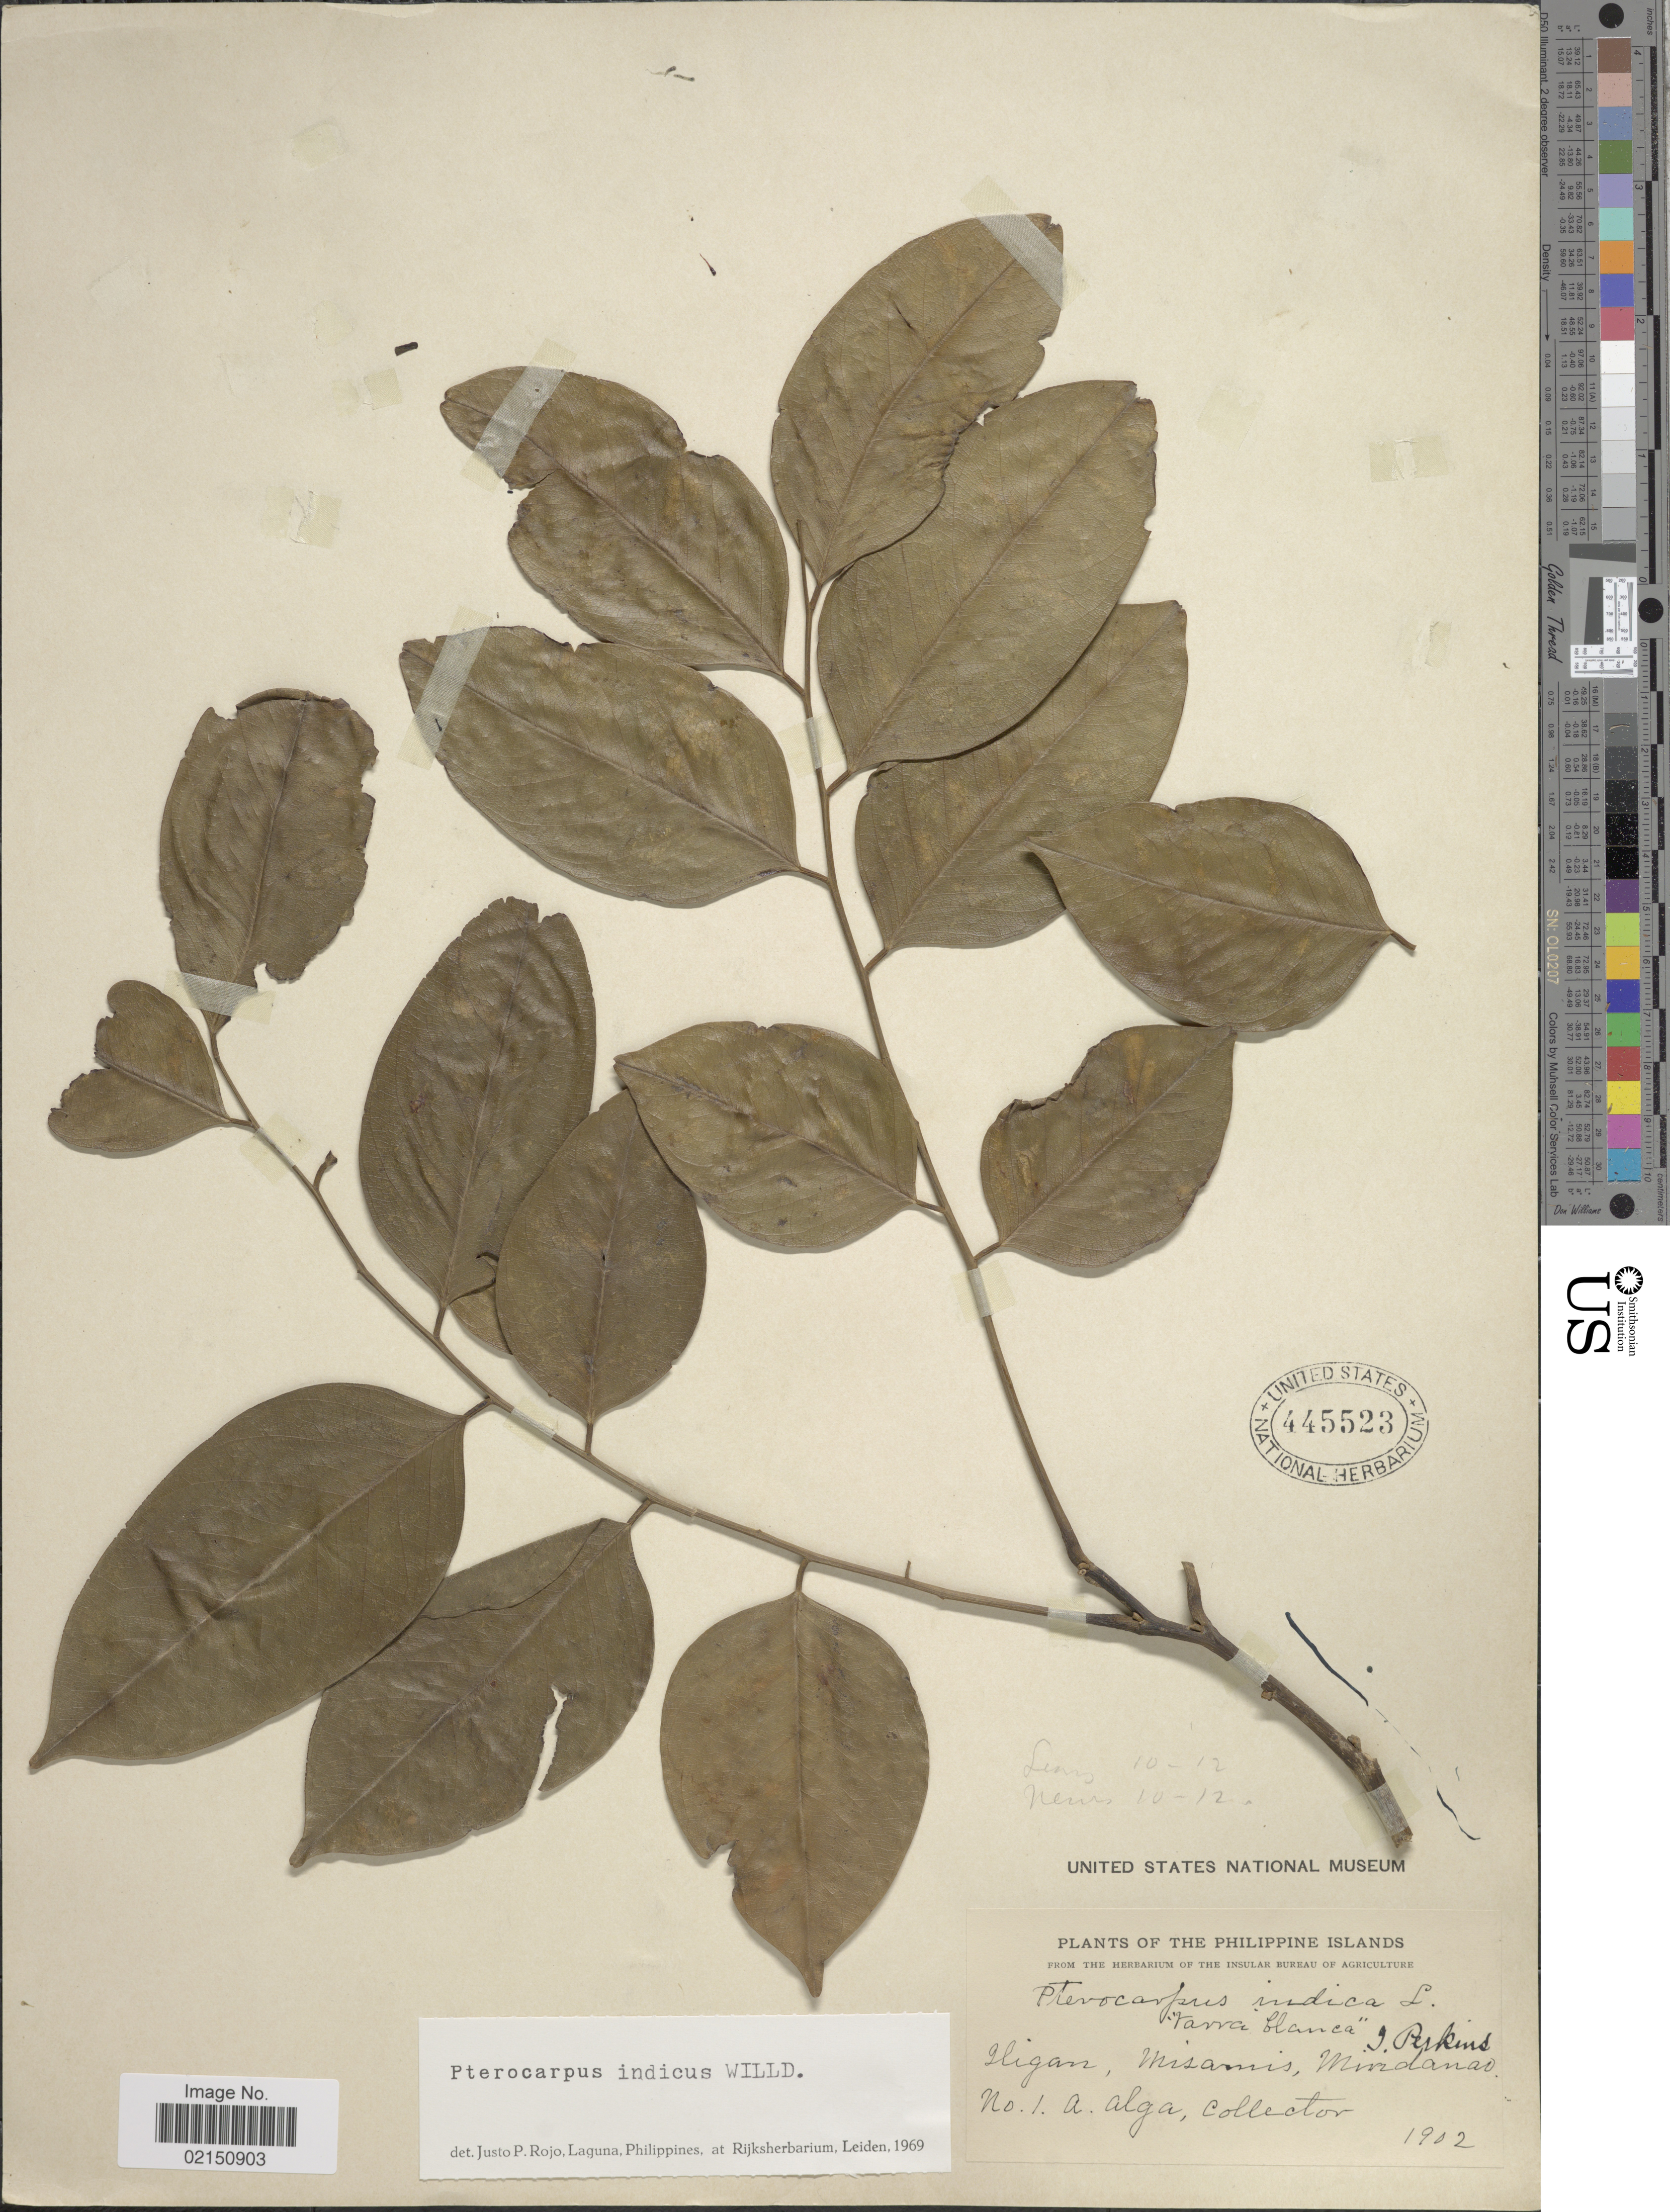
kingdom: Plantae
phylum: Tracheophyta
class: Magnoliopsida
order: Fabales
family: Fabaceae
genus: Pterocarpus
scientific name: Pterocarpus indicus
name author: Willd.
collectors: A. Alga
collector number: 1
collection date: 1902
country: Philippines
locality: The Philippine Islands, Iligan, Misanis, Mindanao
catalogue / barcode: US 445523